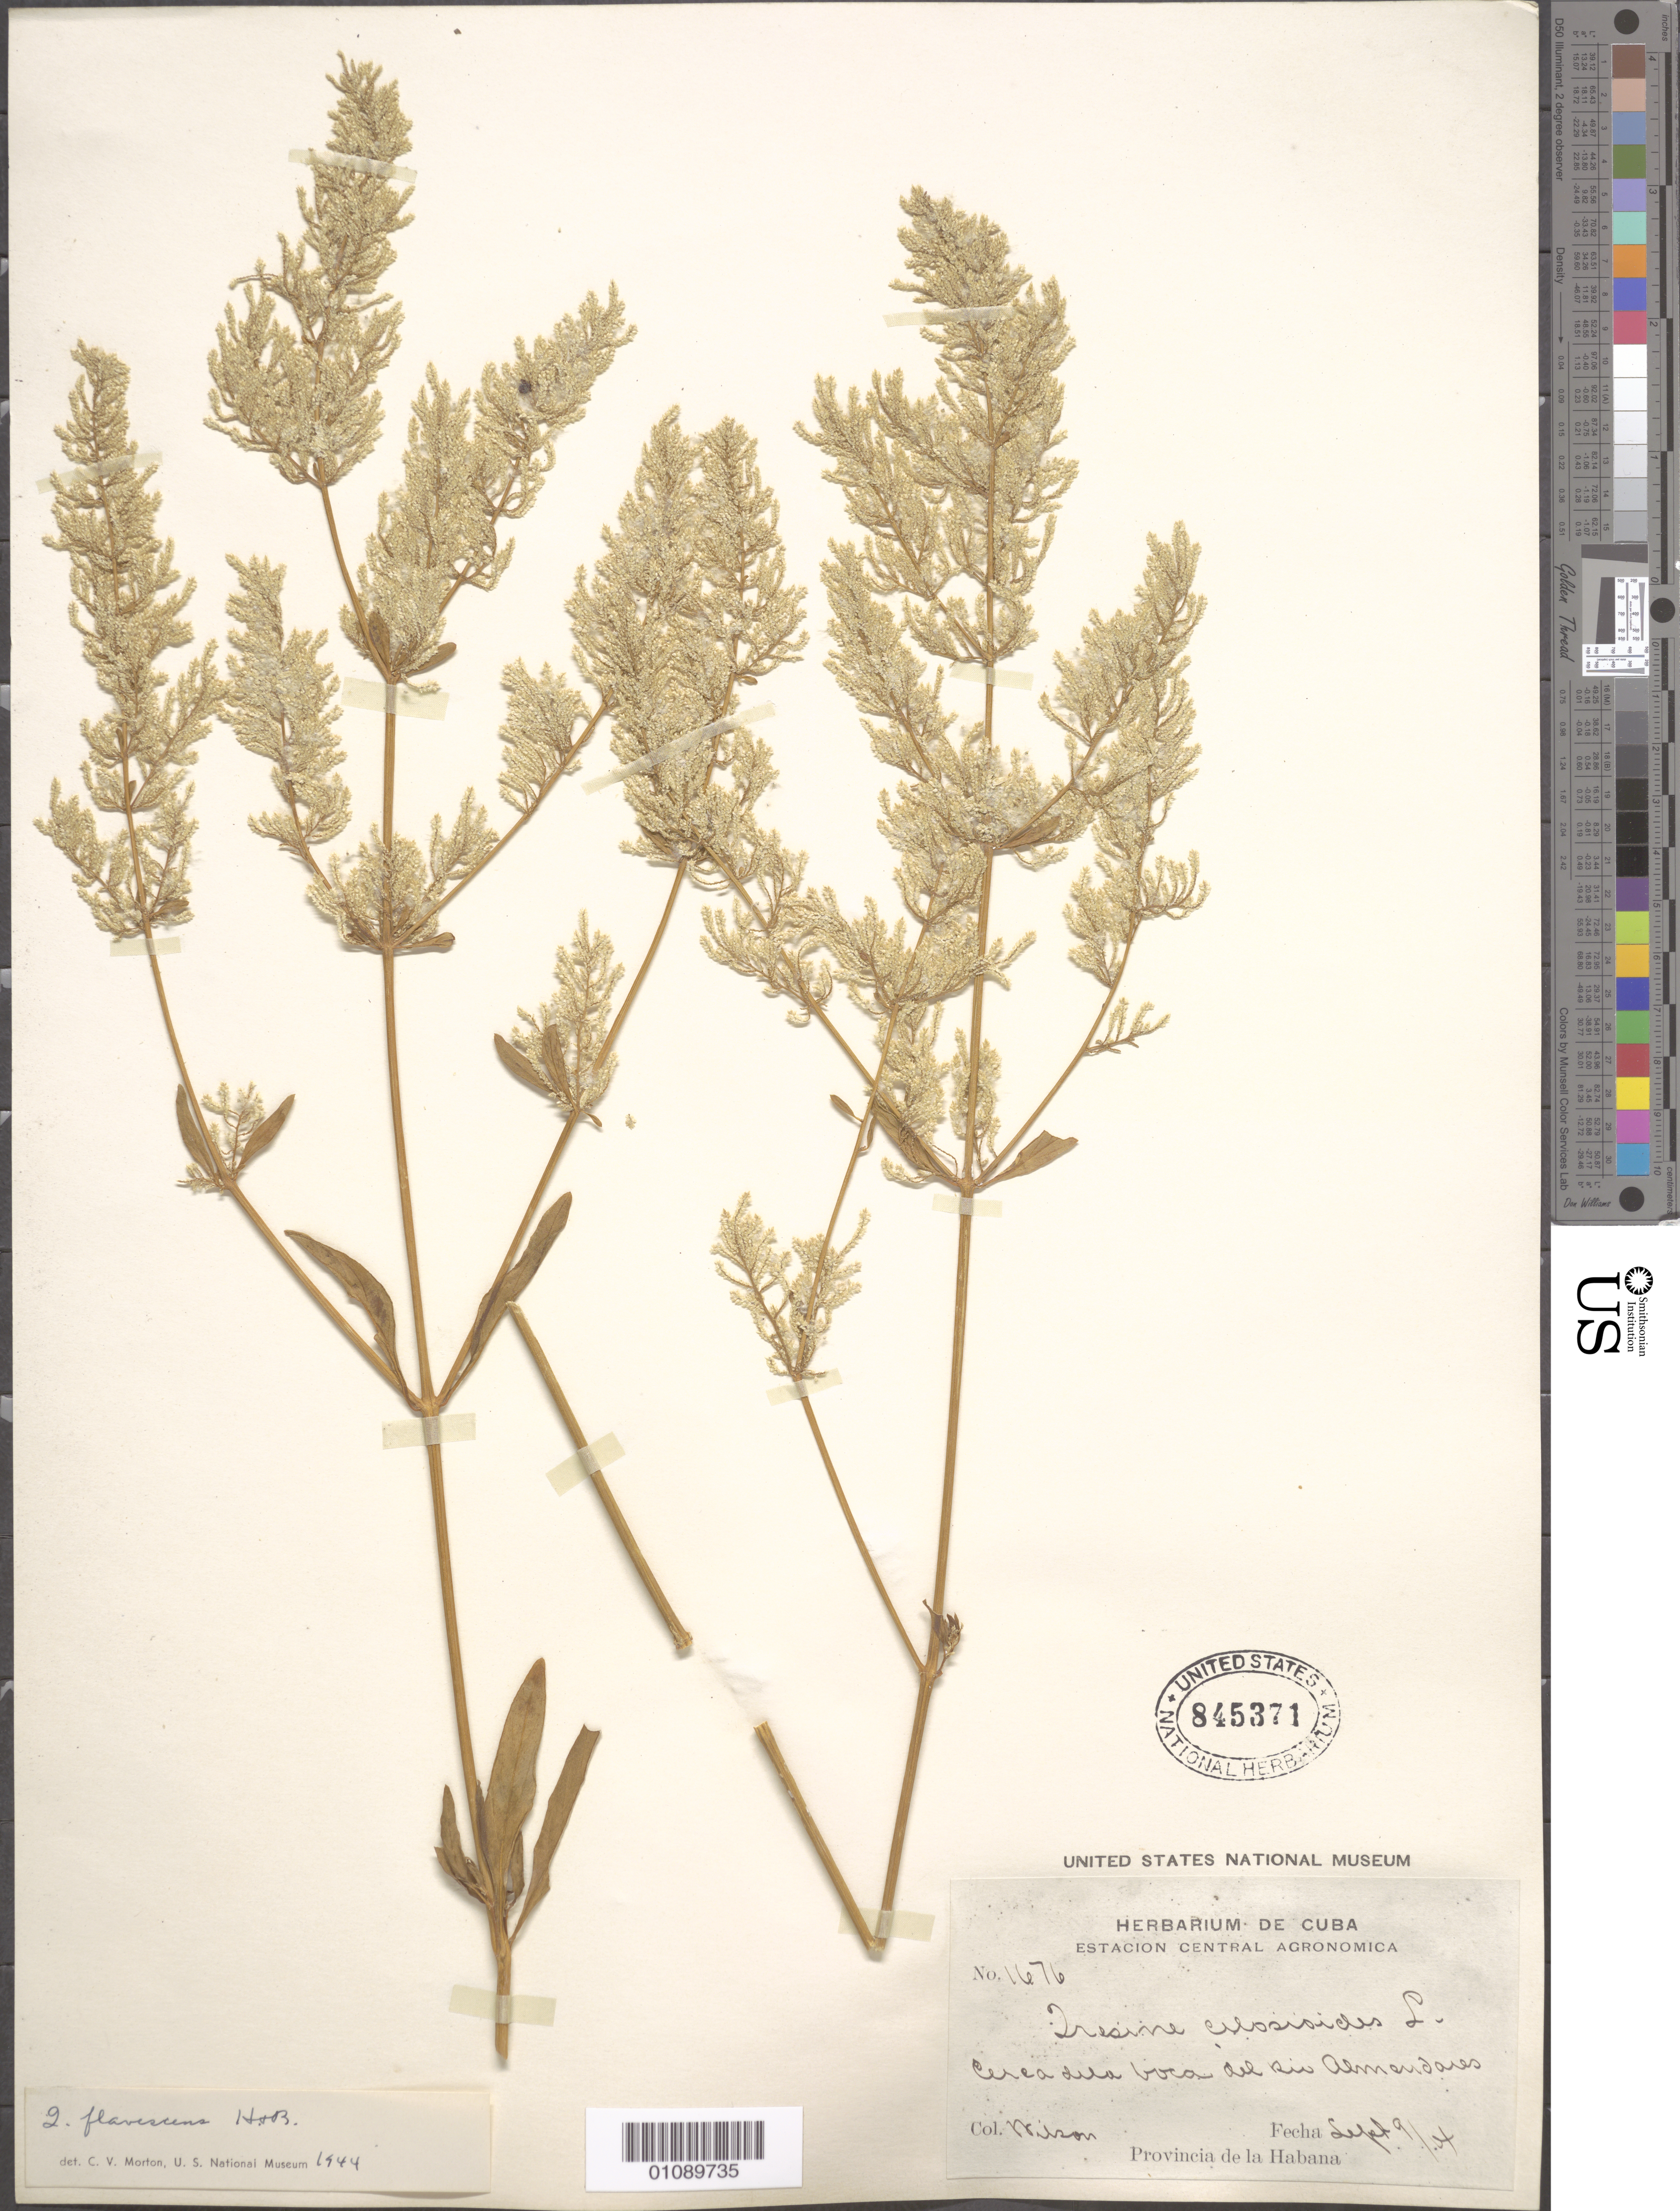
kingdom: Plantae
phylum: Tracheophyta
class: Magnoliopsida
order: Caryophyllales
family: Amaranthaceae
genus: Iresine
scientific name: Iresine flavescens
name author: Humb. & Bonpl. ex Willd.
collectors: -- Wilson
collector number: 1676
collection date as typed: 09 Sep 1904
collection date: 1904-09-09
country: Cuba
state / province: La Habana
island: Cuba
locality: Cerea dela loca del Rio Almandares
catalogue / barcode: US 845371